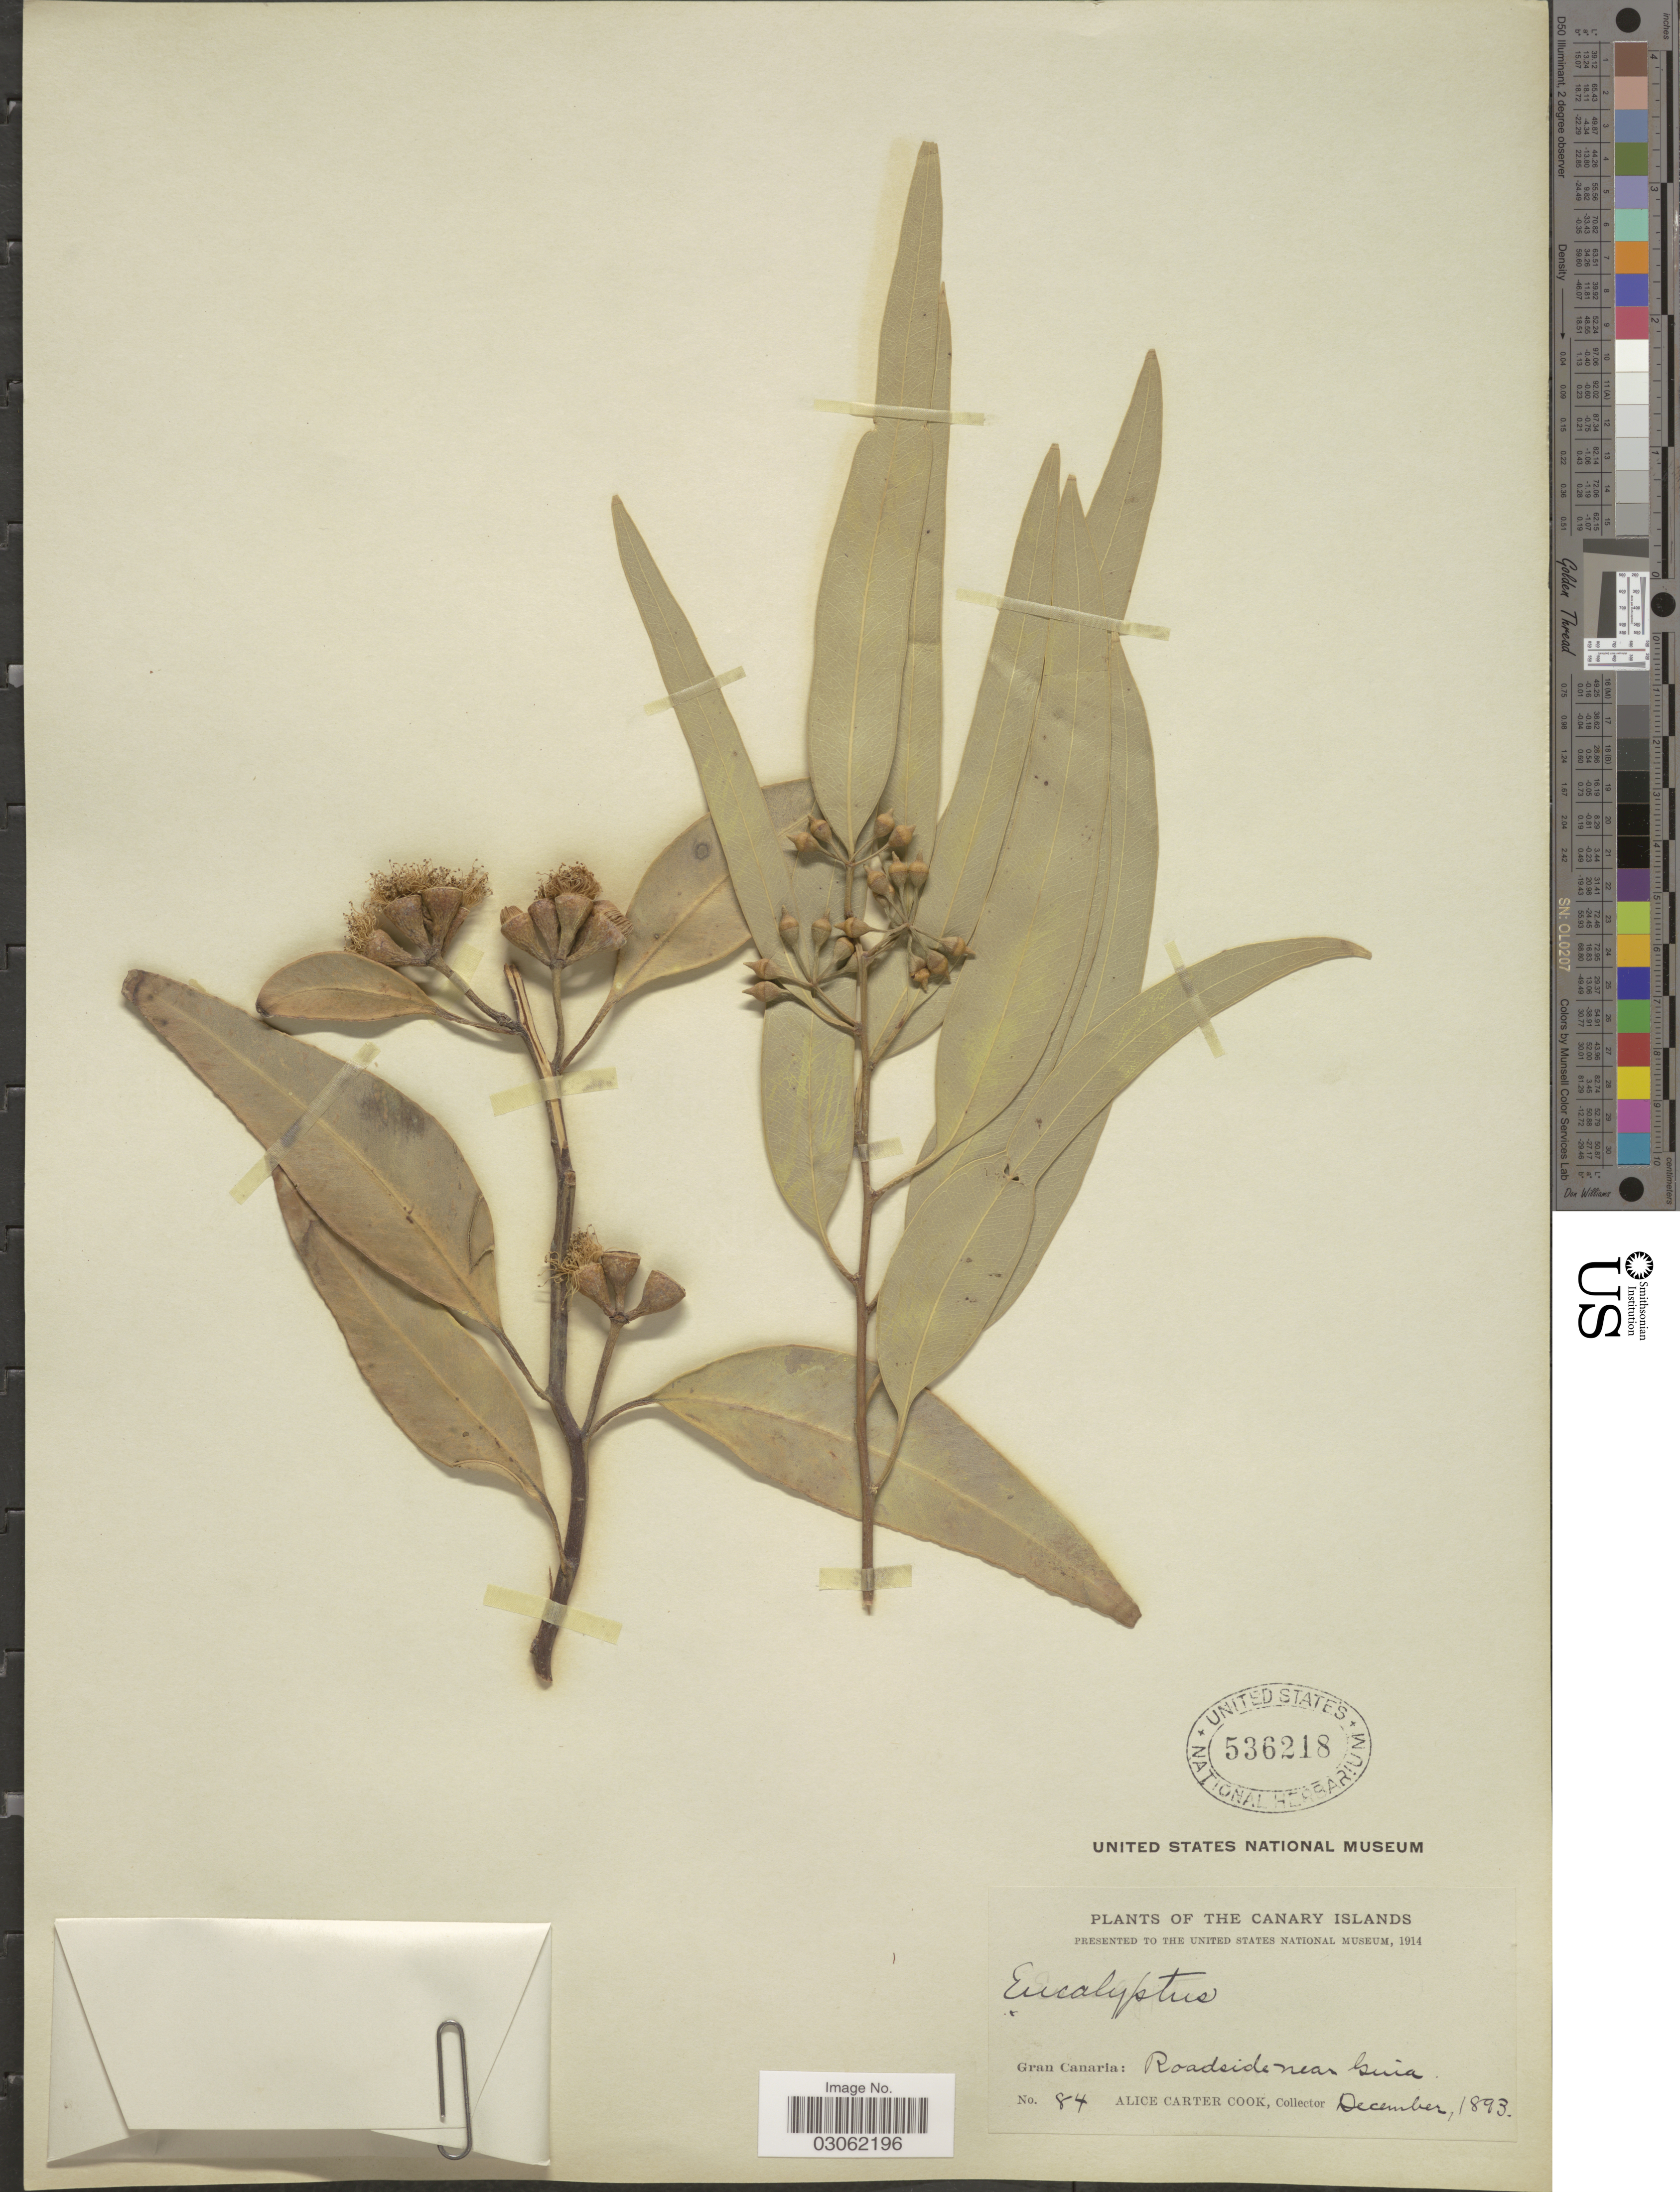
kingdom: Plantae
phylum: Tracheophyta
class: Magnoliopsida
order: Myrtales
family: Myrtaceae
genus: Eucalyptus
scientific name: Eucalyptus sp.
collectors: Alice C. Cook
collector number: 84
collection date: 1893-12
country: Spain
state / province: Canarias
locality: The Canary Islands. Gran Canaria: Roadside near Guia.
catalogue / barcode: US 536218